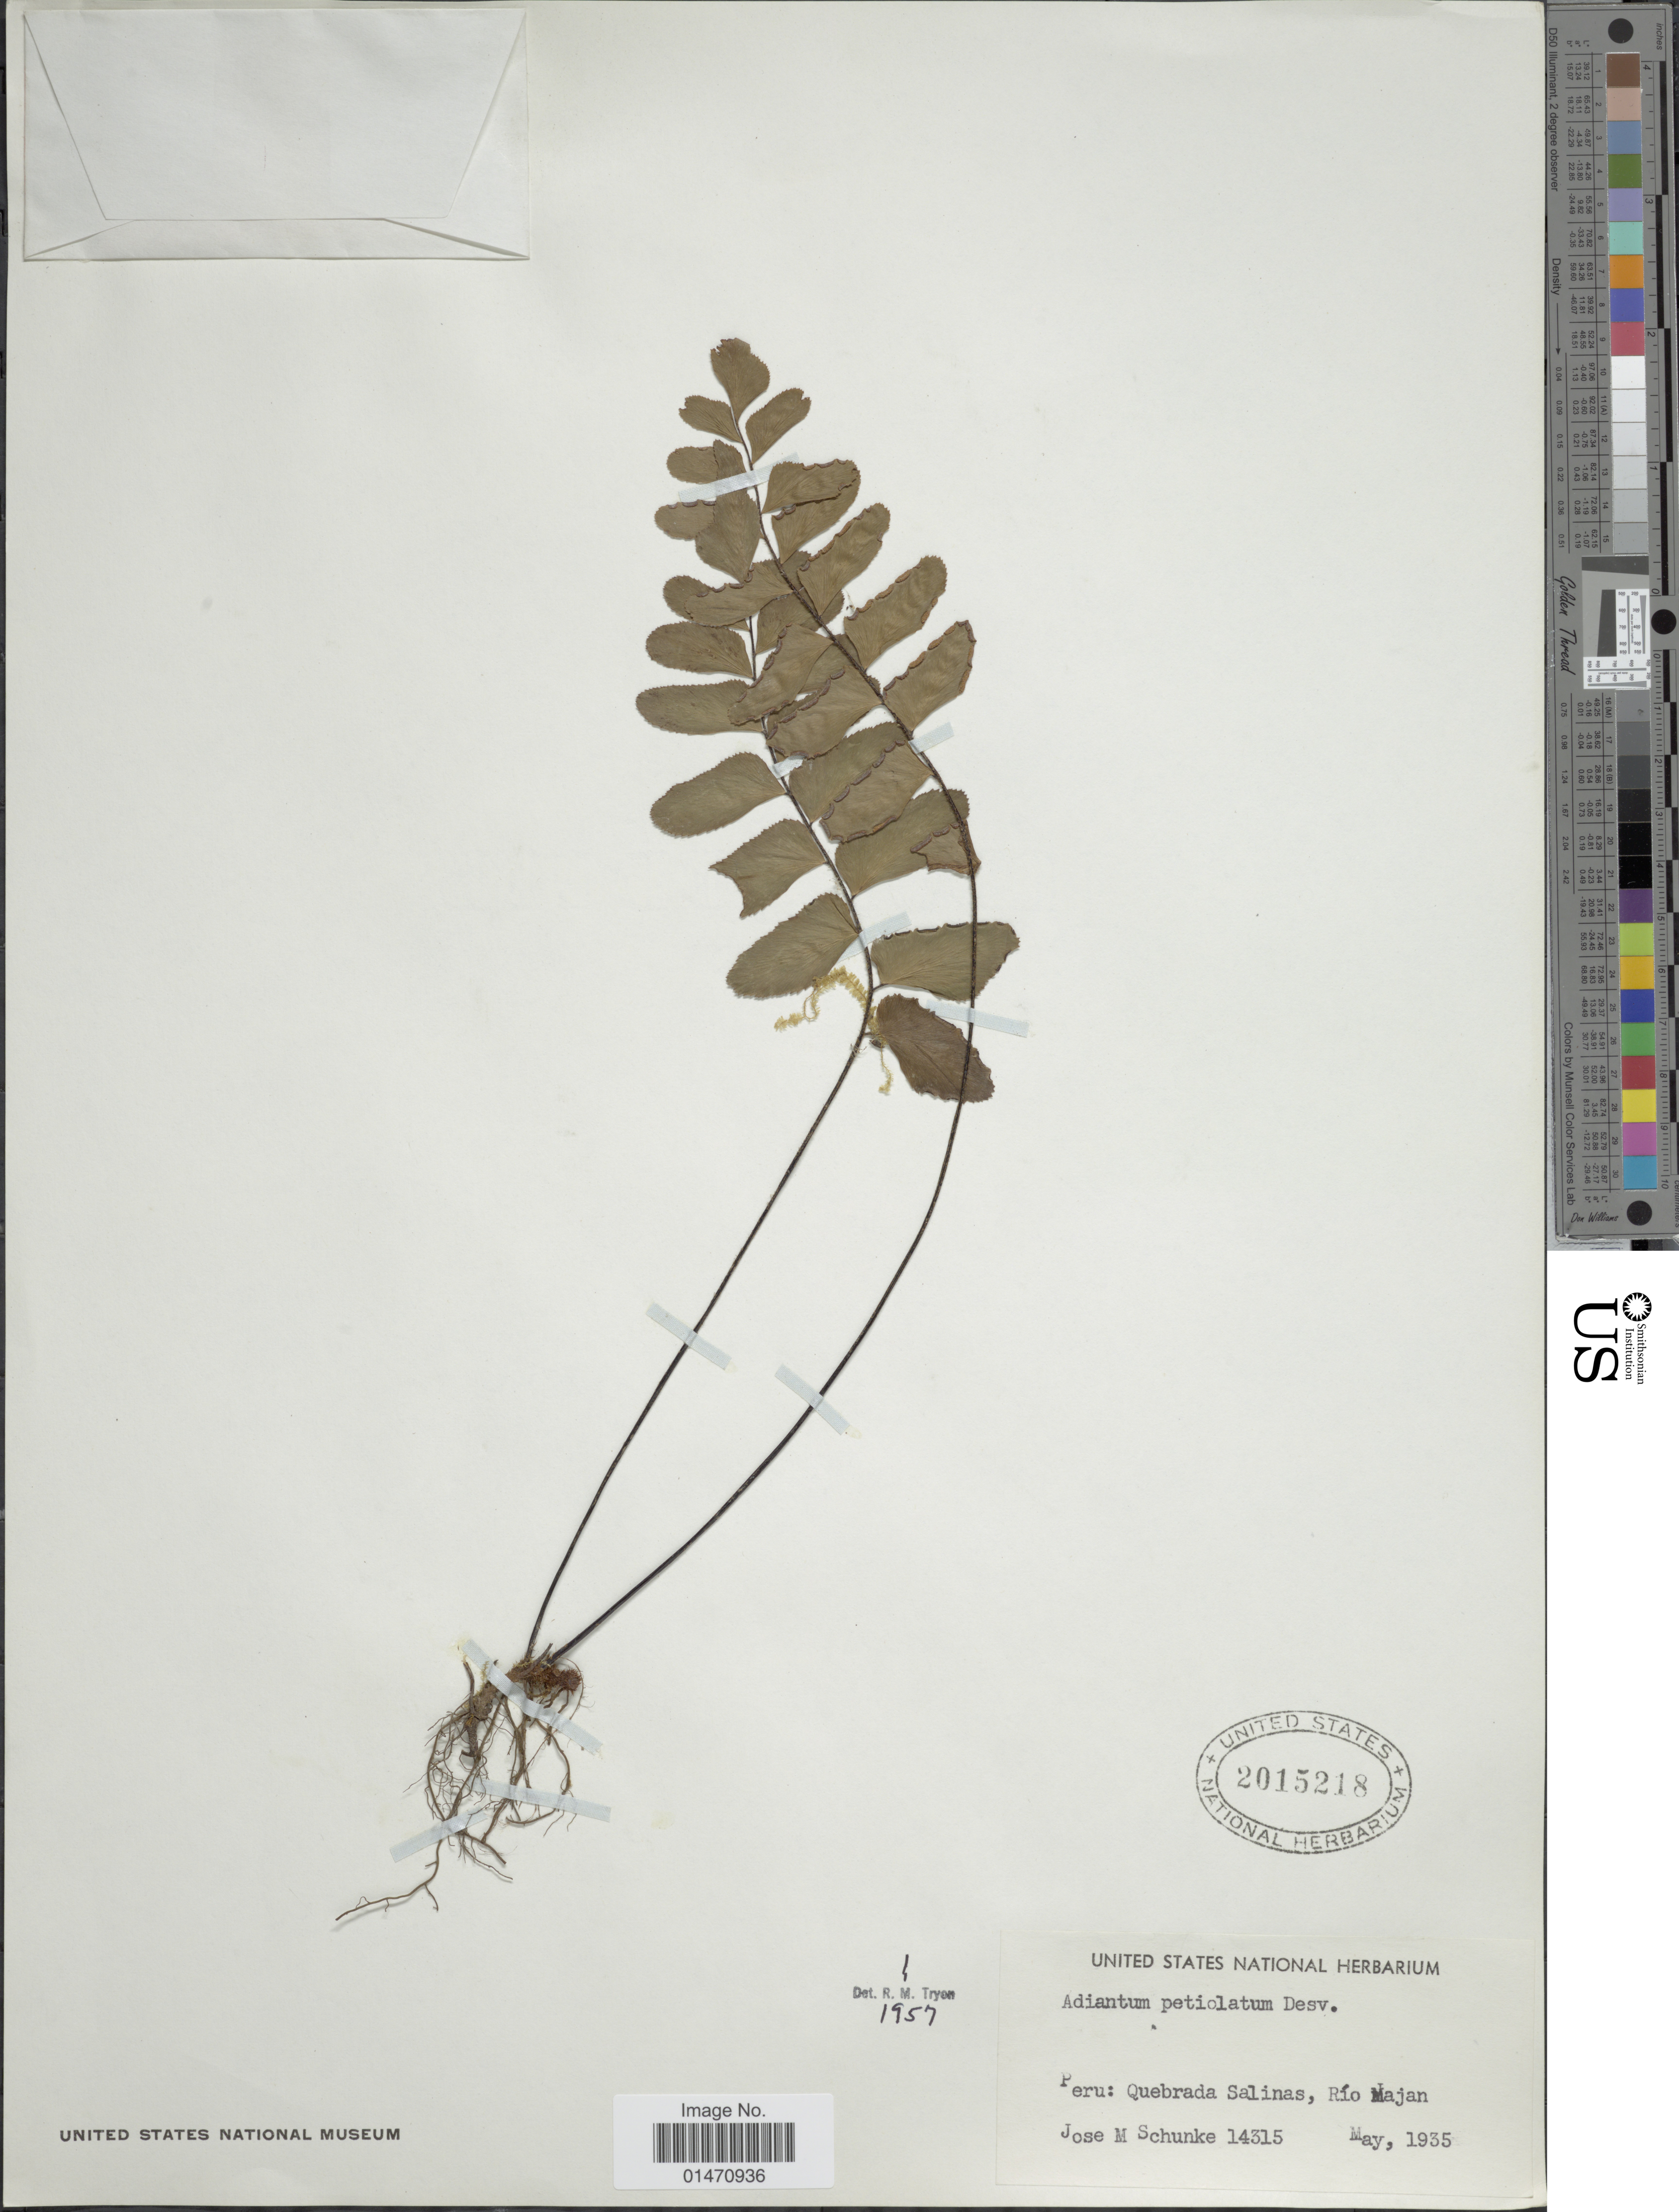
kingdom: Plantae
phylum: Tracheophyta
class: Polypodiopsida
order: Polypodiales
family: Pteridaceae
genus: Adiantum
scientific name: Adiantum petiolatum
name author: Desv.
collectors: J. M. Schunke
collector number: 14315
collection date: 1935-05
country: Peru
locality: Quebrada Salinas, Rio Majan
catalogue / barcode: US 2015218